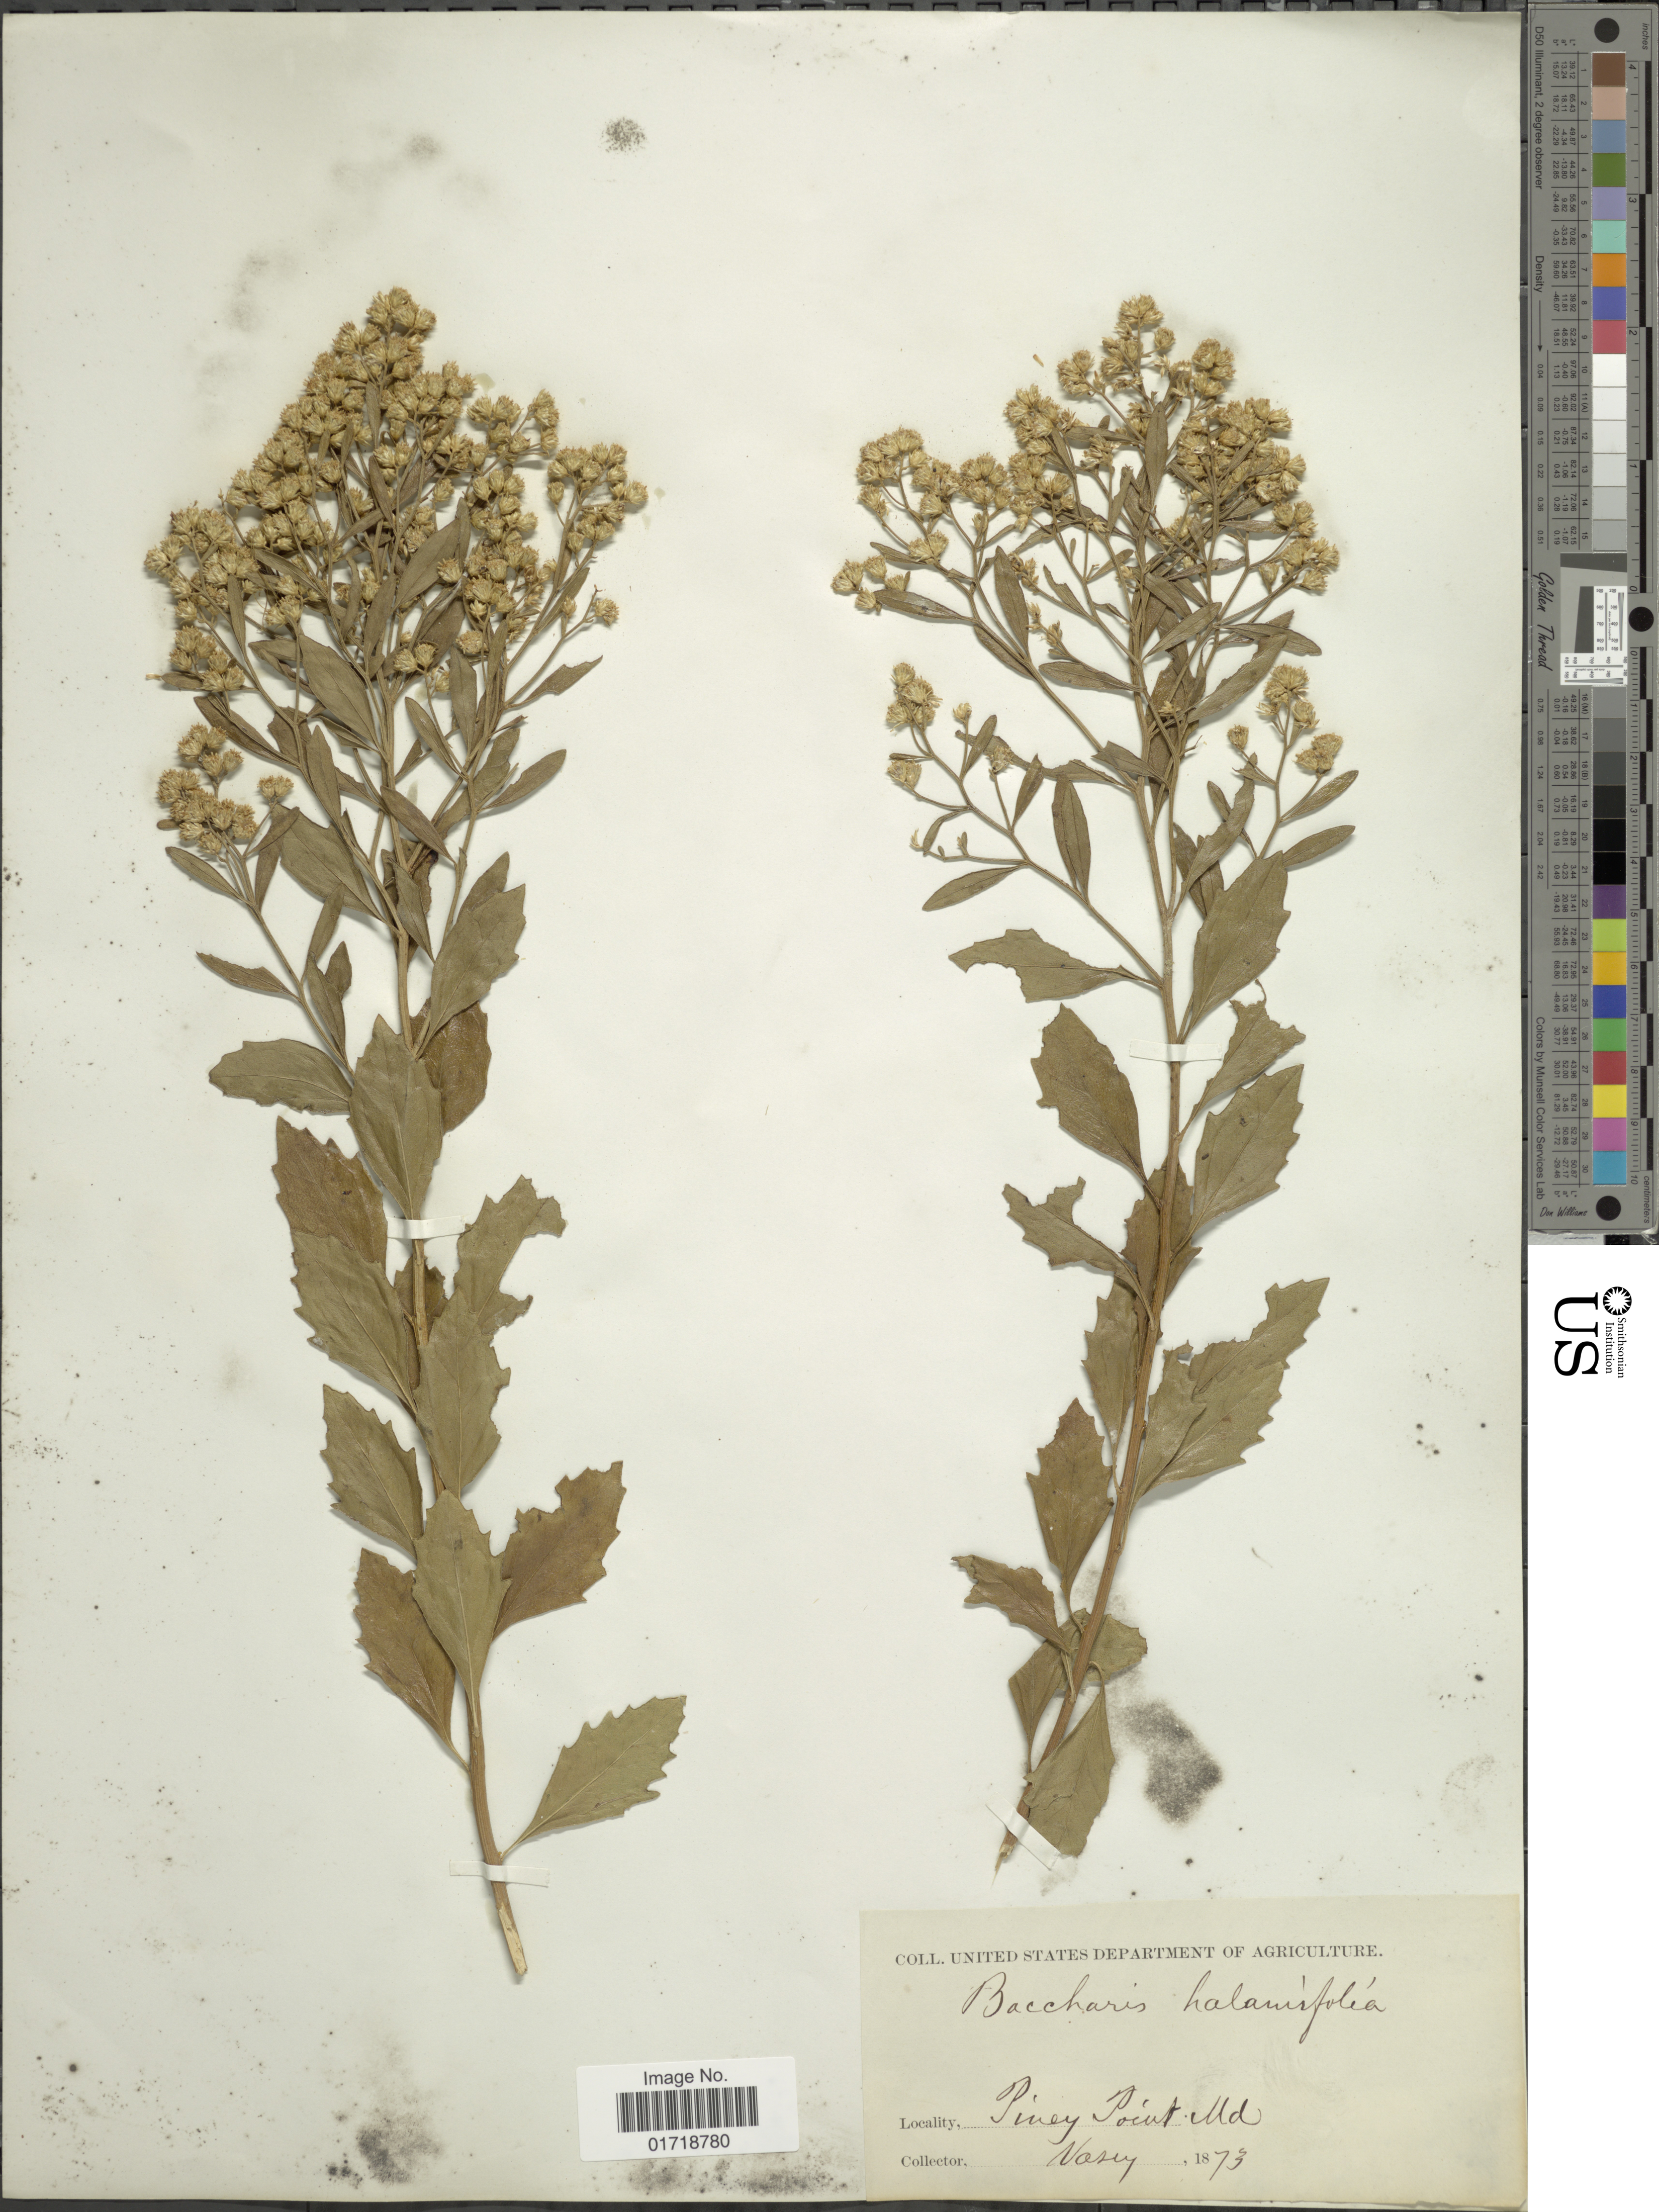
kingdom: Plantae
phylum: Tracheophyta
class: Magnoliopsida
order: Asterales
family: Asteraceae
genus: Baccharis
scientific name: Baccharis halimifolia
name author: L.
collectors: Vasey, --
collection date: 1873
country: United States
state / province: Maryland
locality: Piney Point.